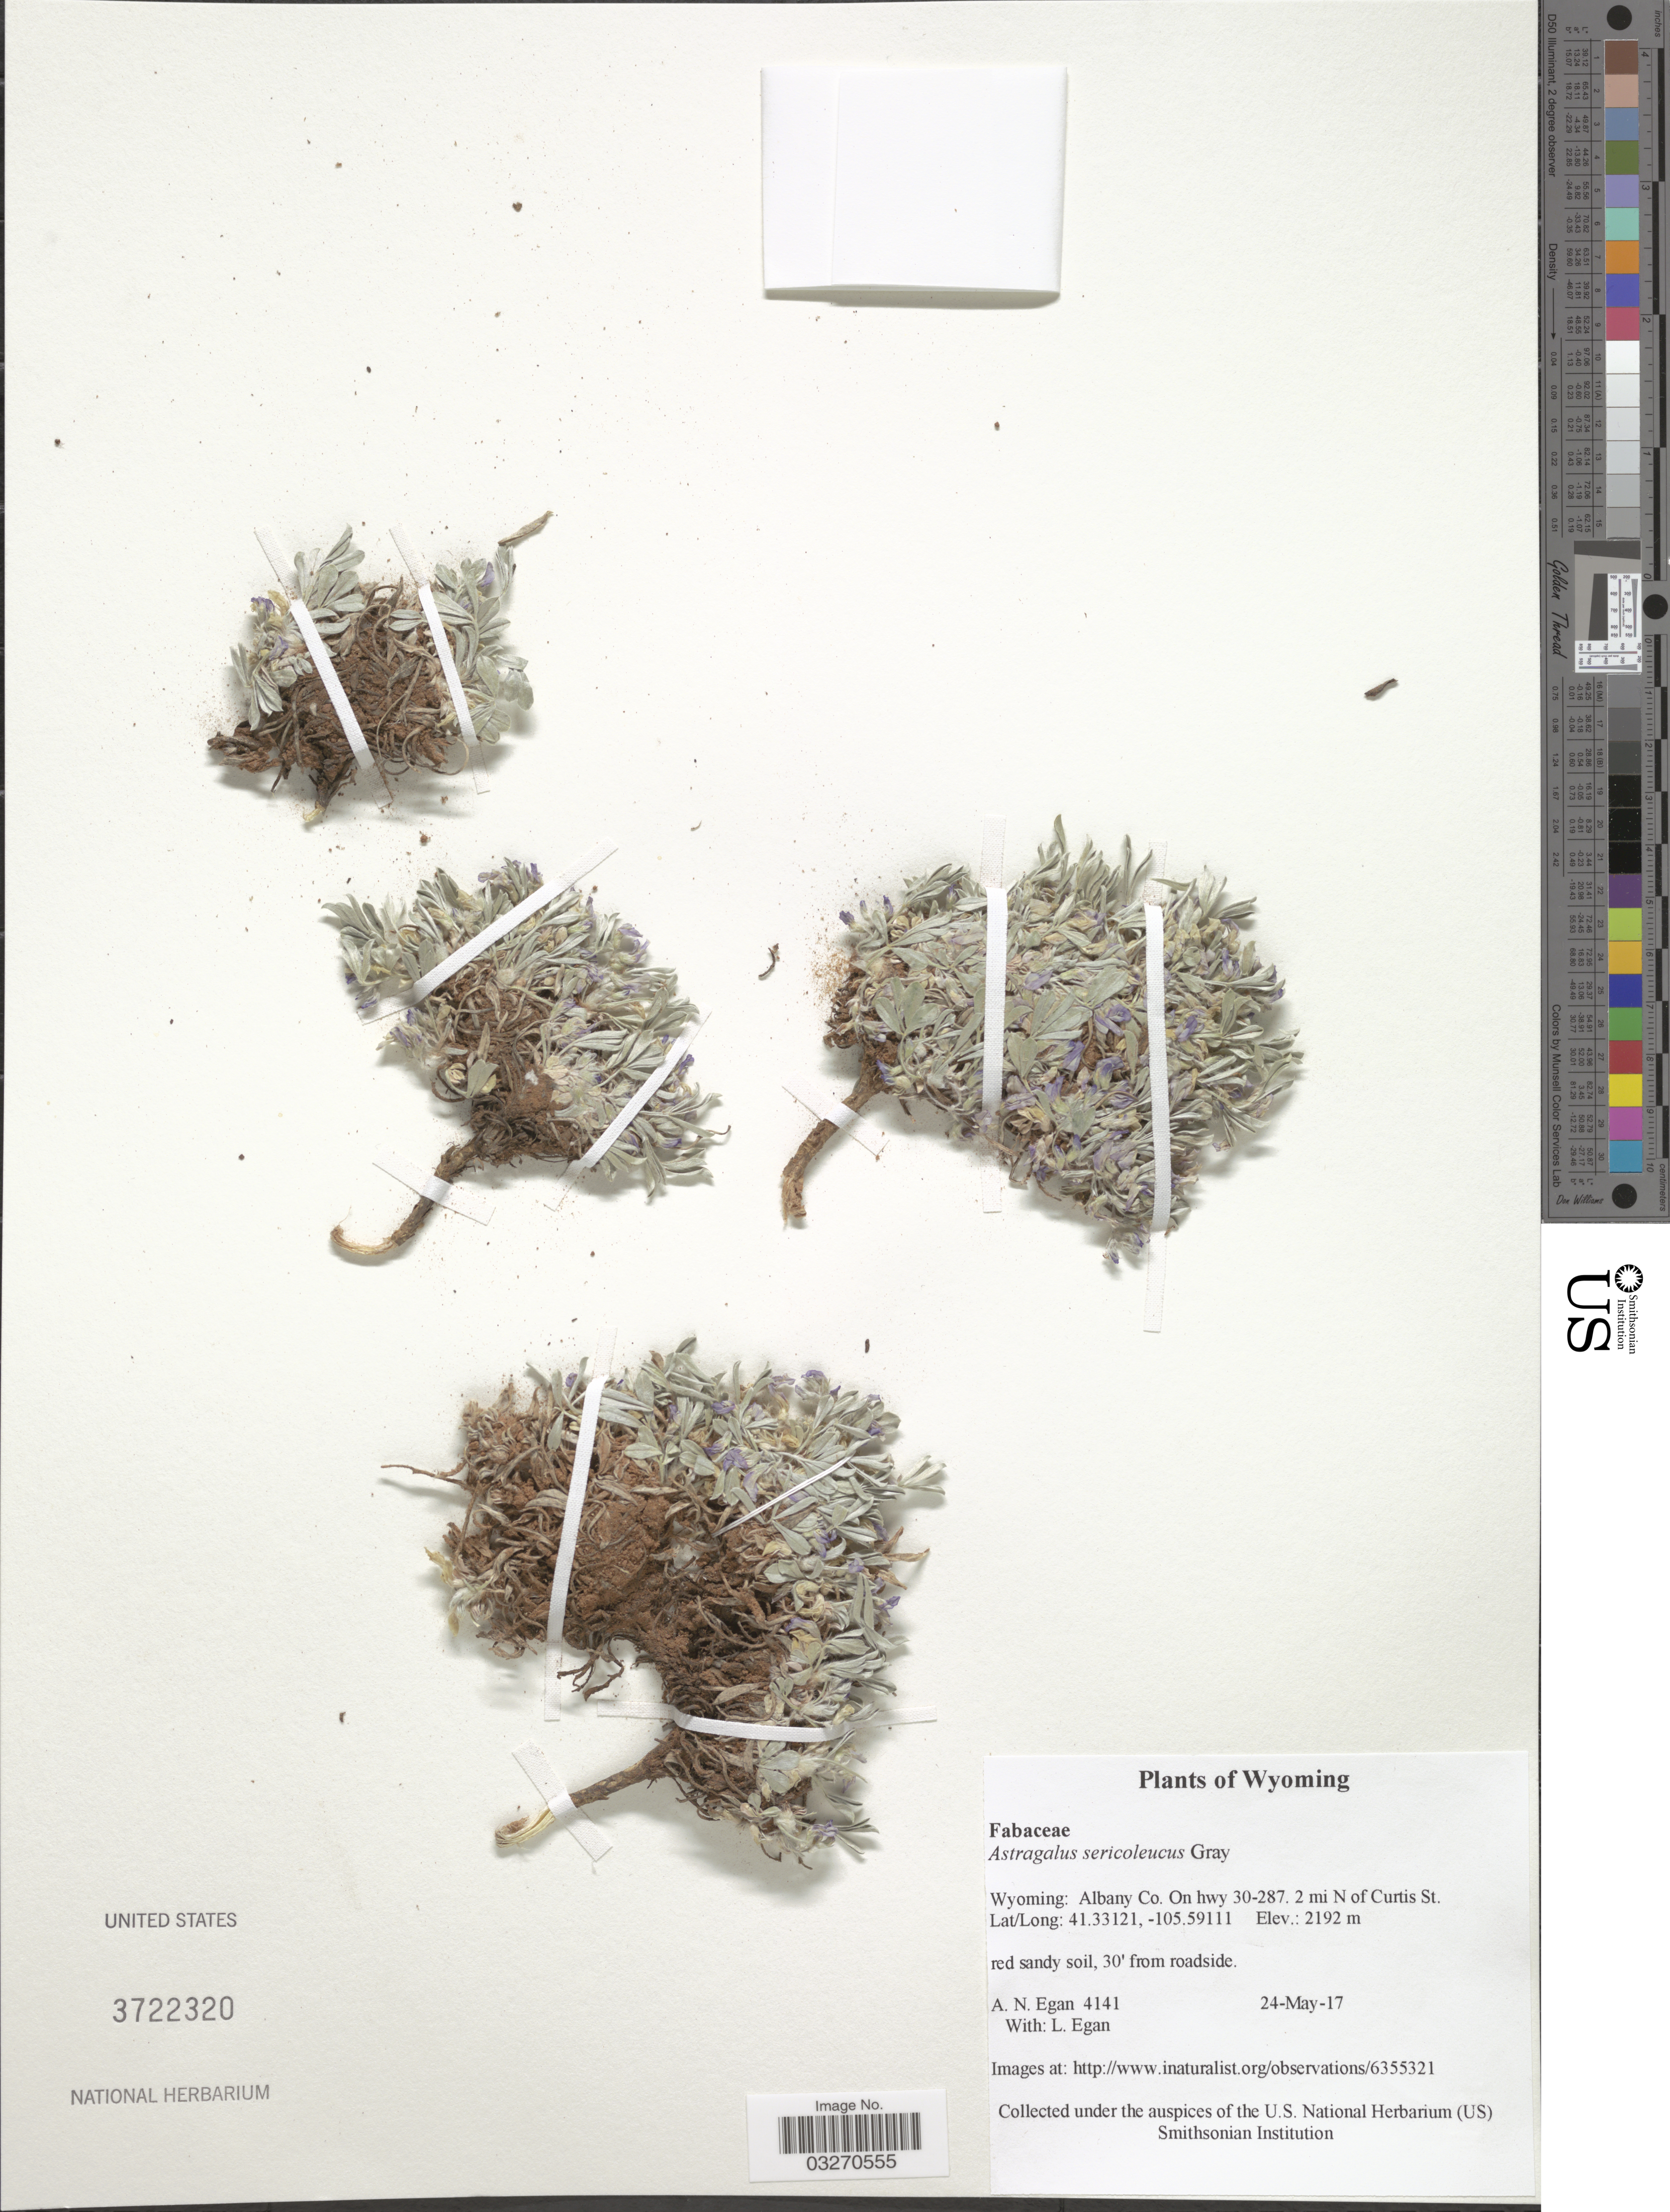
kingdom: Plantae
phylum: Tracheophyta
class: Magnoliopsida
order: Fabales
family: Fabaceae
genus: Astragalus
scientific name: Astragalus sericoleucus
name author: A. Gray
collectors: A. N. Egan & L. Egan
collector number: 4141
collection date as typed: Transcribed d/m/y: 24/5/17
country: United States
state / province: Wyoming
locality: Albany Co. On hwy 30-287. 2 mi N of Curtis St.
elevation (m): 2192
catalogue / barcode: US 3722320